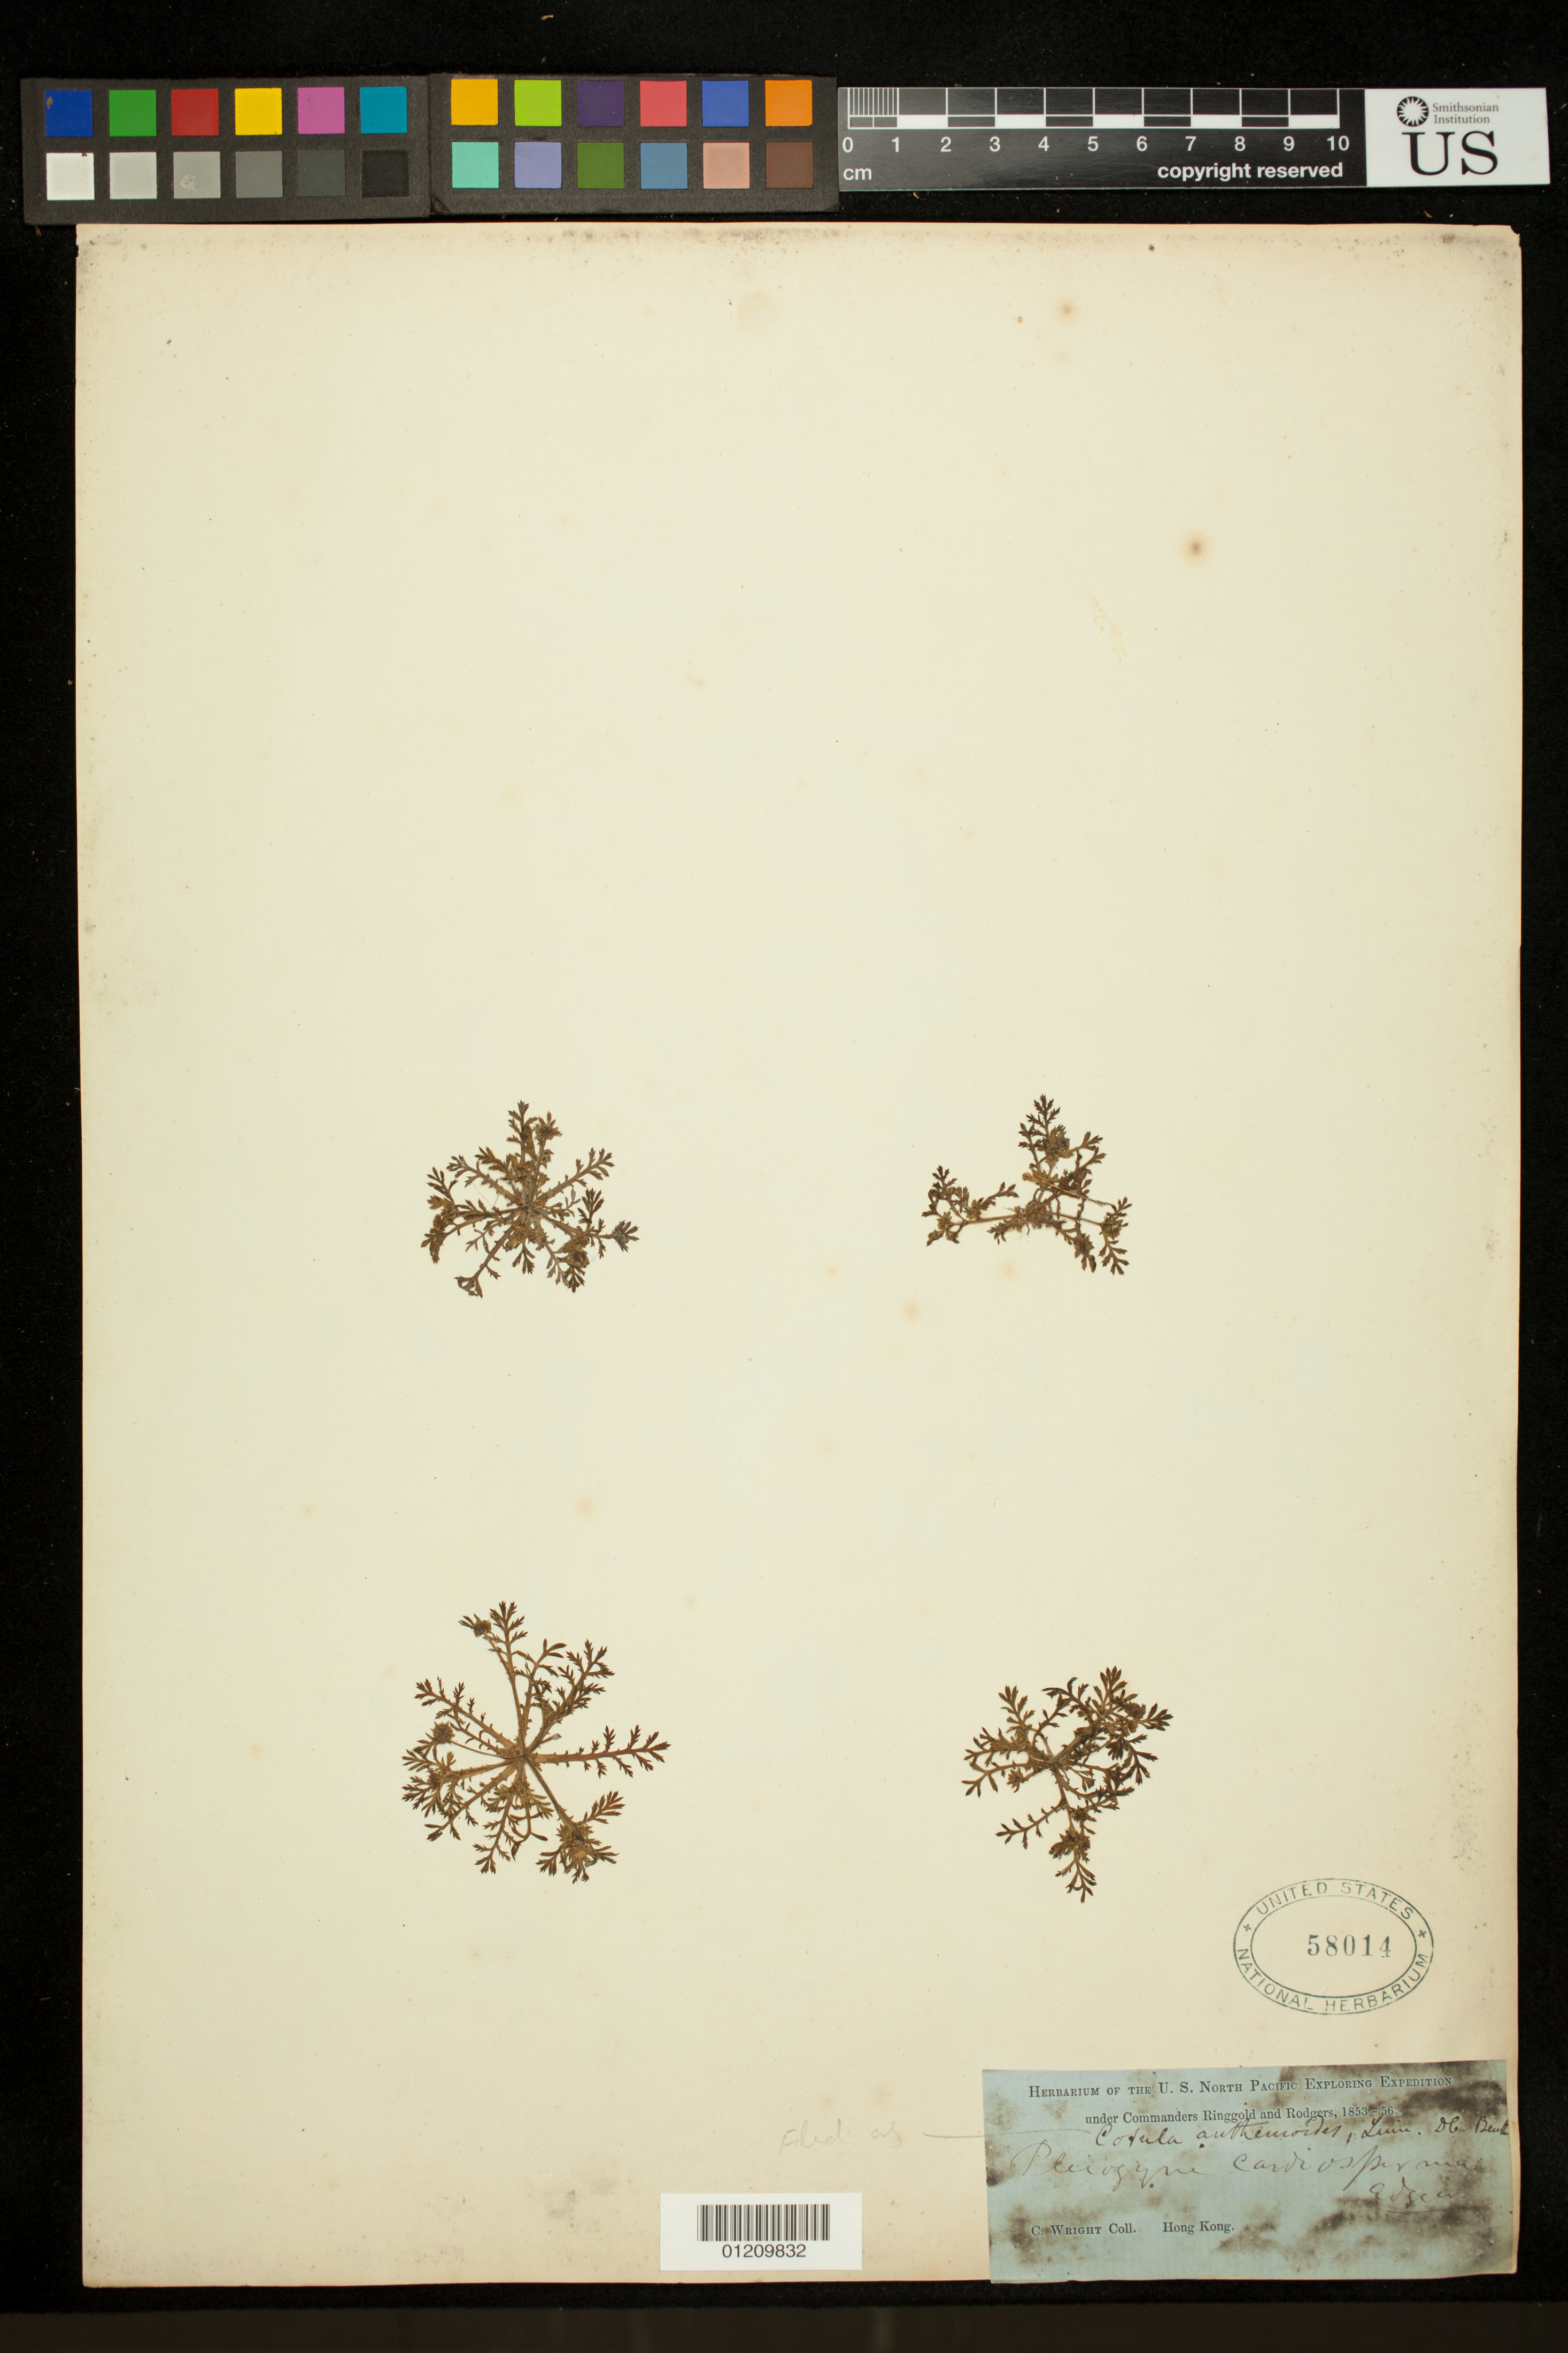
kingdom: Plantae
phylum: Tracheophyta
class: Magnoliopsida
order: Asterales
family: Asteraceae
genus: Cotula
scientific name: Cotula anthemoides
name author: L.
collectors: C. Wright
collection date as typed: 1853 to -- -- 1856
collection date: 1853/1856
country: China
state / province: Hong Kong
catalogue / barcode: US 58014